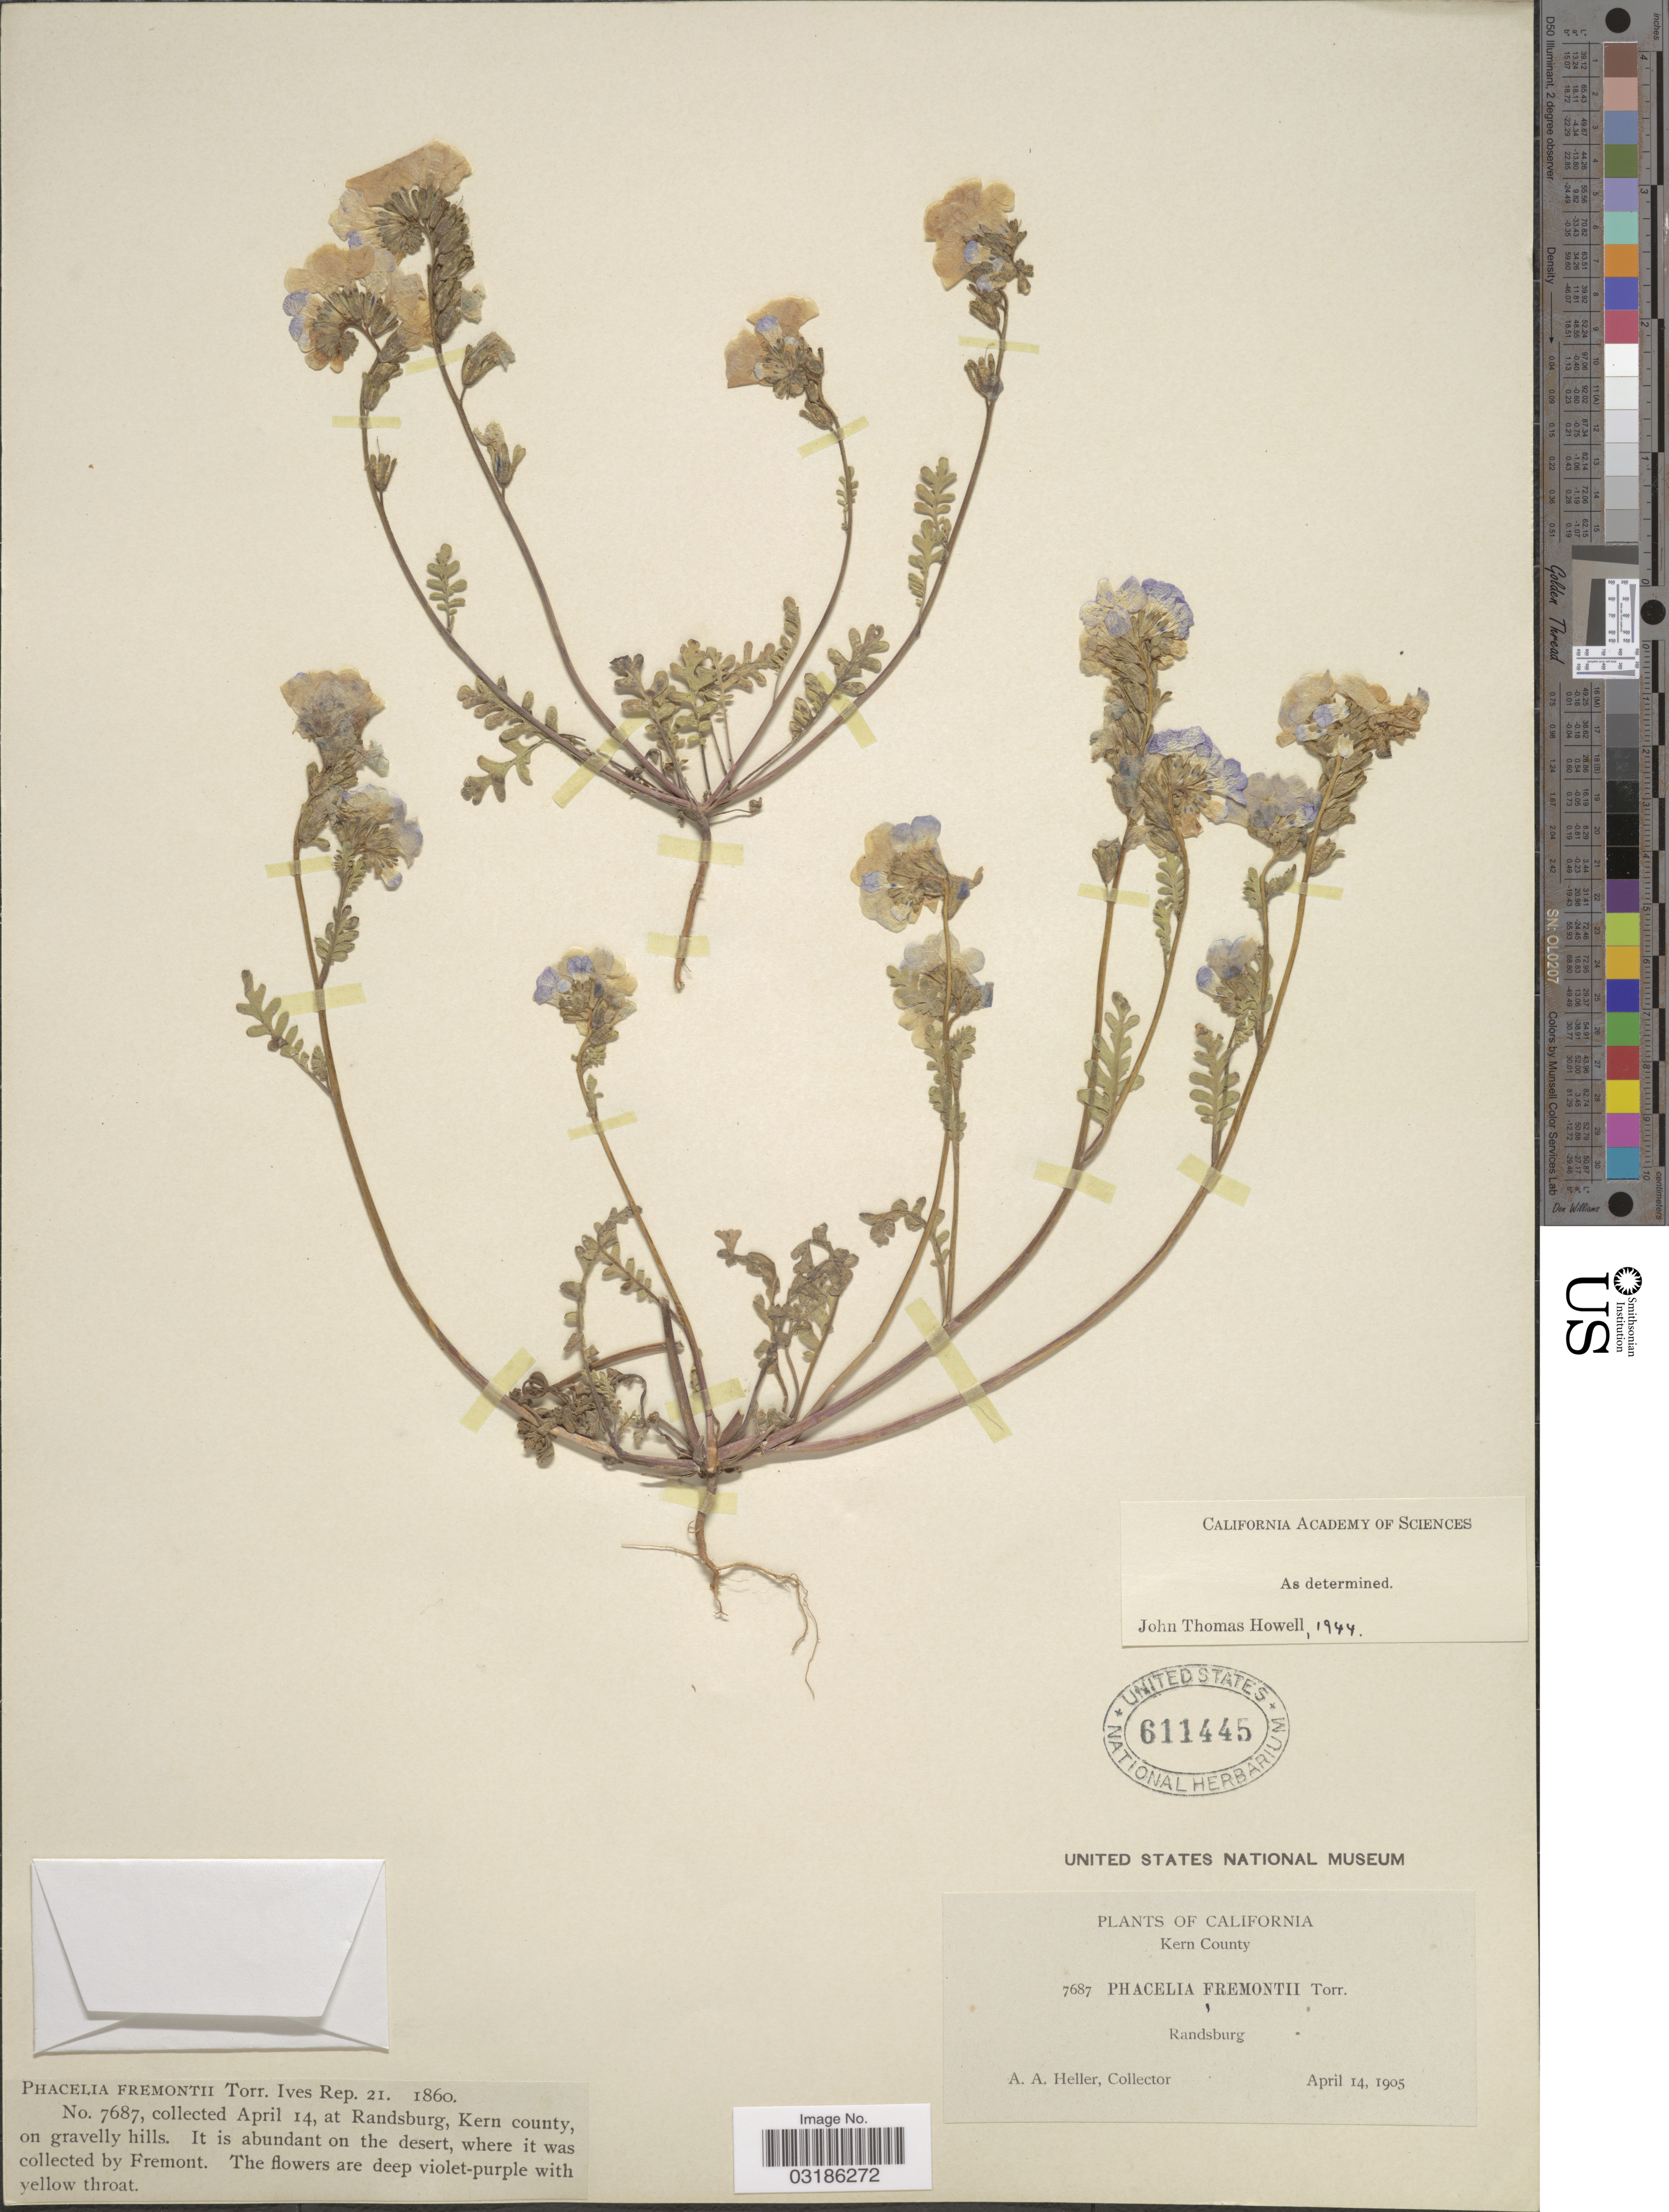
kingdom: Plantae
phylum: Tracheophyta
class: Magnoliopsida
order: Boraginales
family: Hydrophyllaceae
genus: Phacelia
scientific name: Phacelia fremontii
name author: Torr.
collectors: A. A. Heller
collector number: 7687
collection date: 1905-04-14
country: United States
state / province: California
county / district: Kern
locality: Kern County. Randsburg.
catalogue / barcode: US 611445